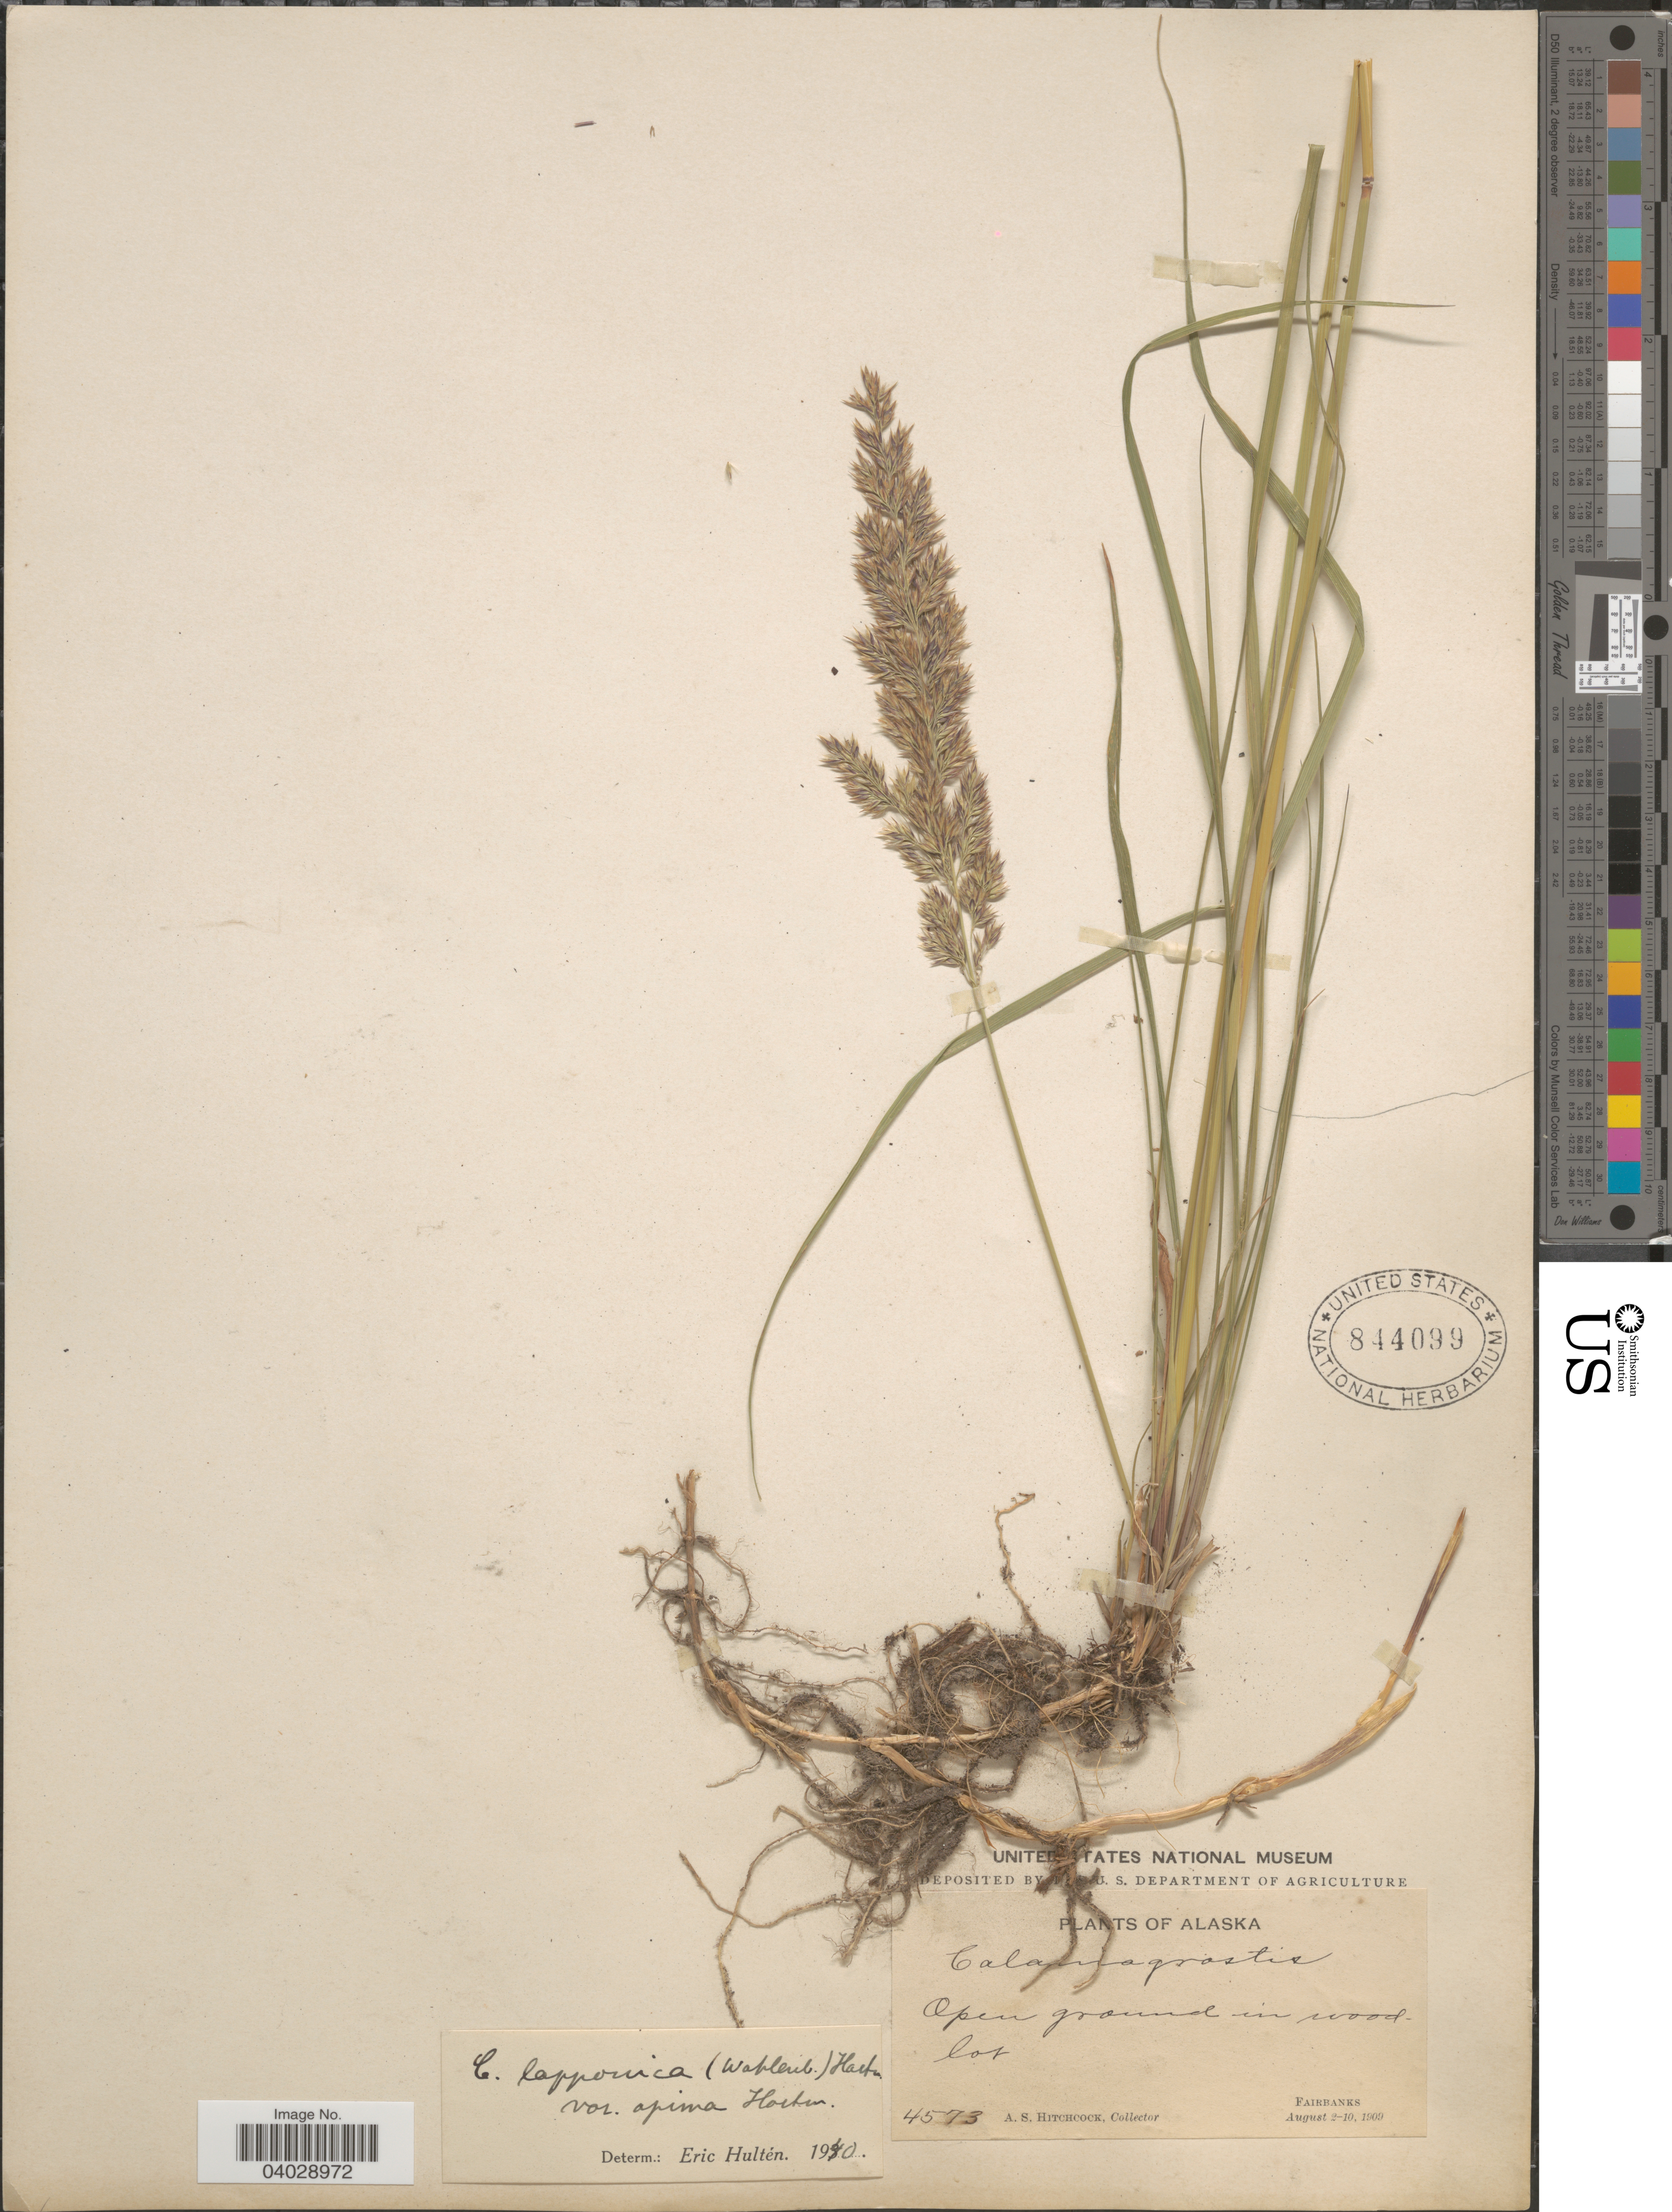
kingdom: Plantae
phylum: Tracheophyta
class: Liliopsida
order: Poales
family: Poaceae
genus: Calamagrostis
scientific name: Calamagrostis lapponica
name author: (Wahlenb.) Hartm.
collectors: A. S. Hitchcock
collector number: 4573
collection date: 1909-08-02/1909-08-10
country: United States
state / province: Alaska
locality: Fairbanks.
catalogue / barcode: US 844099